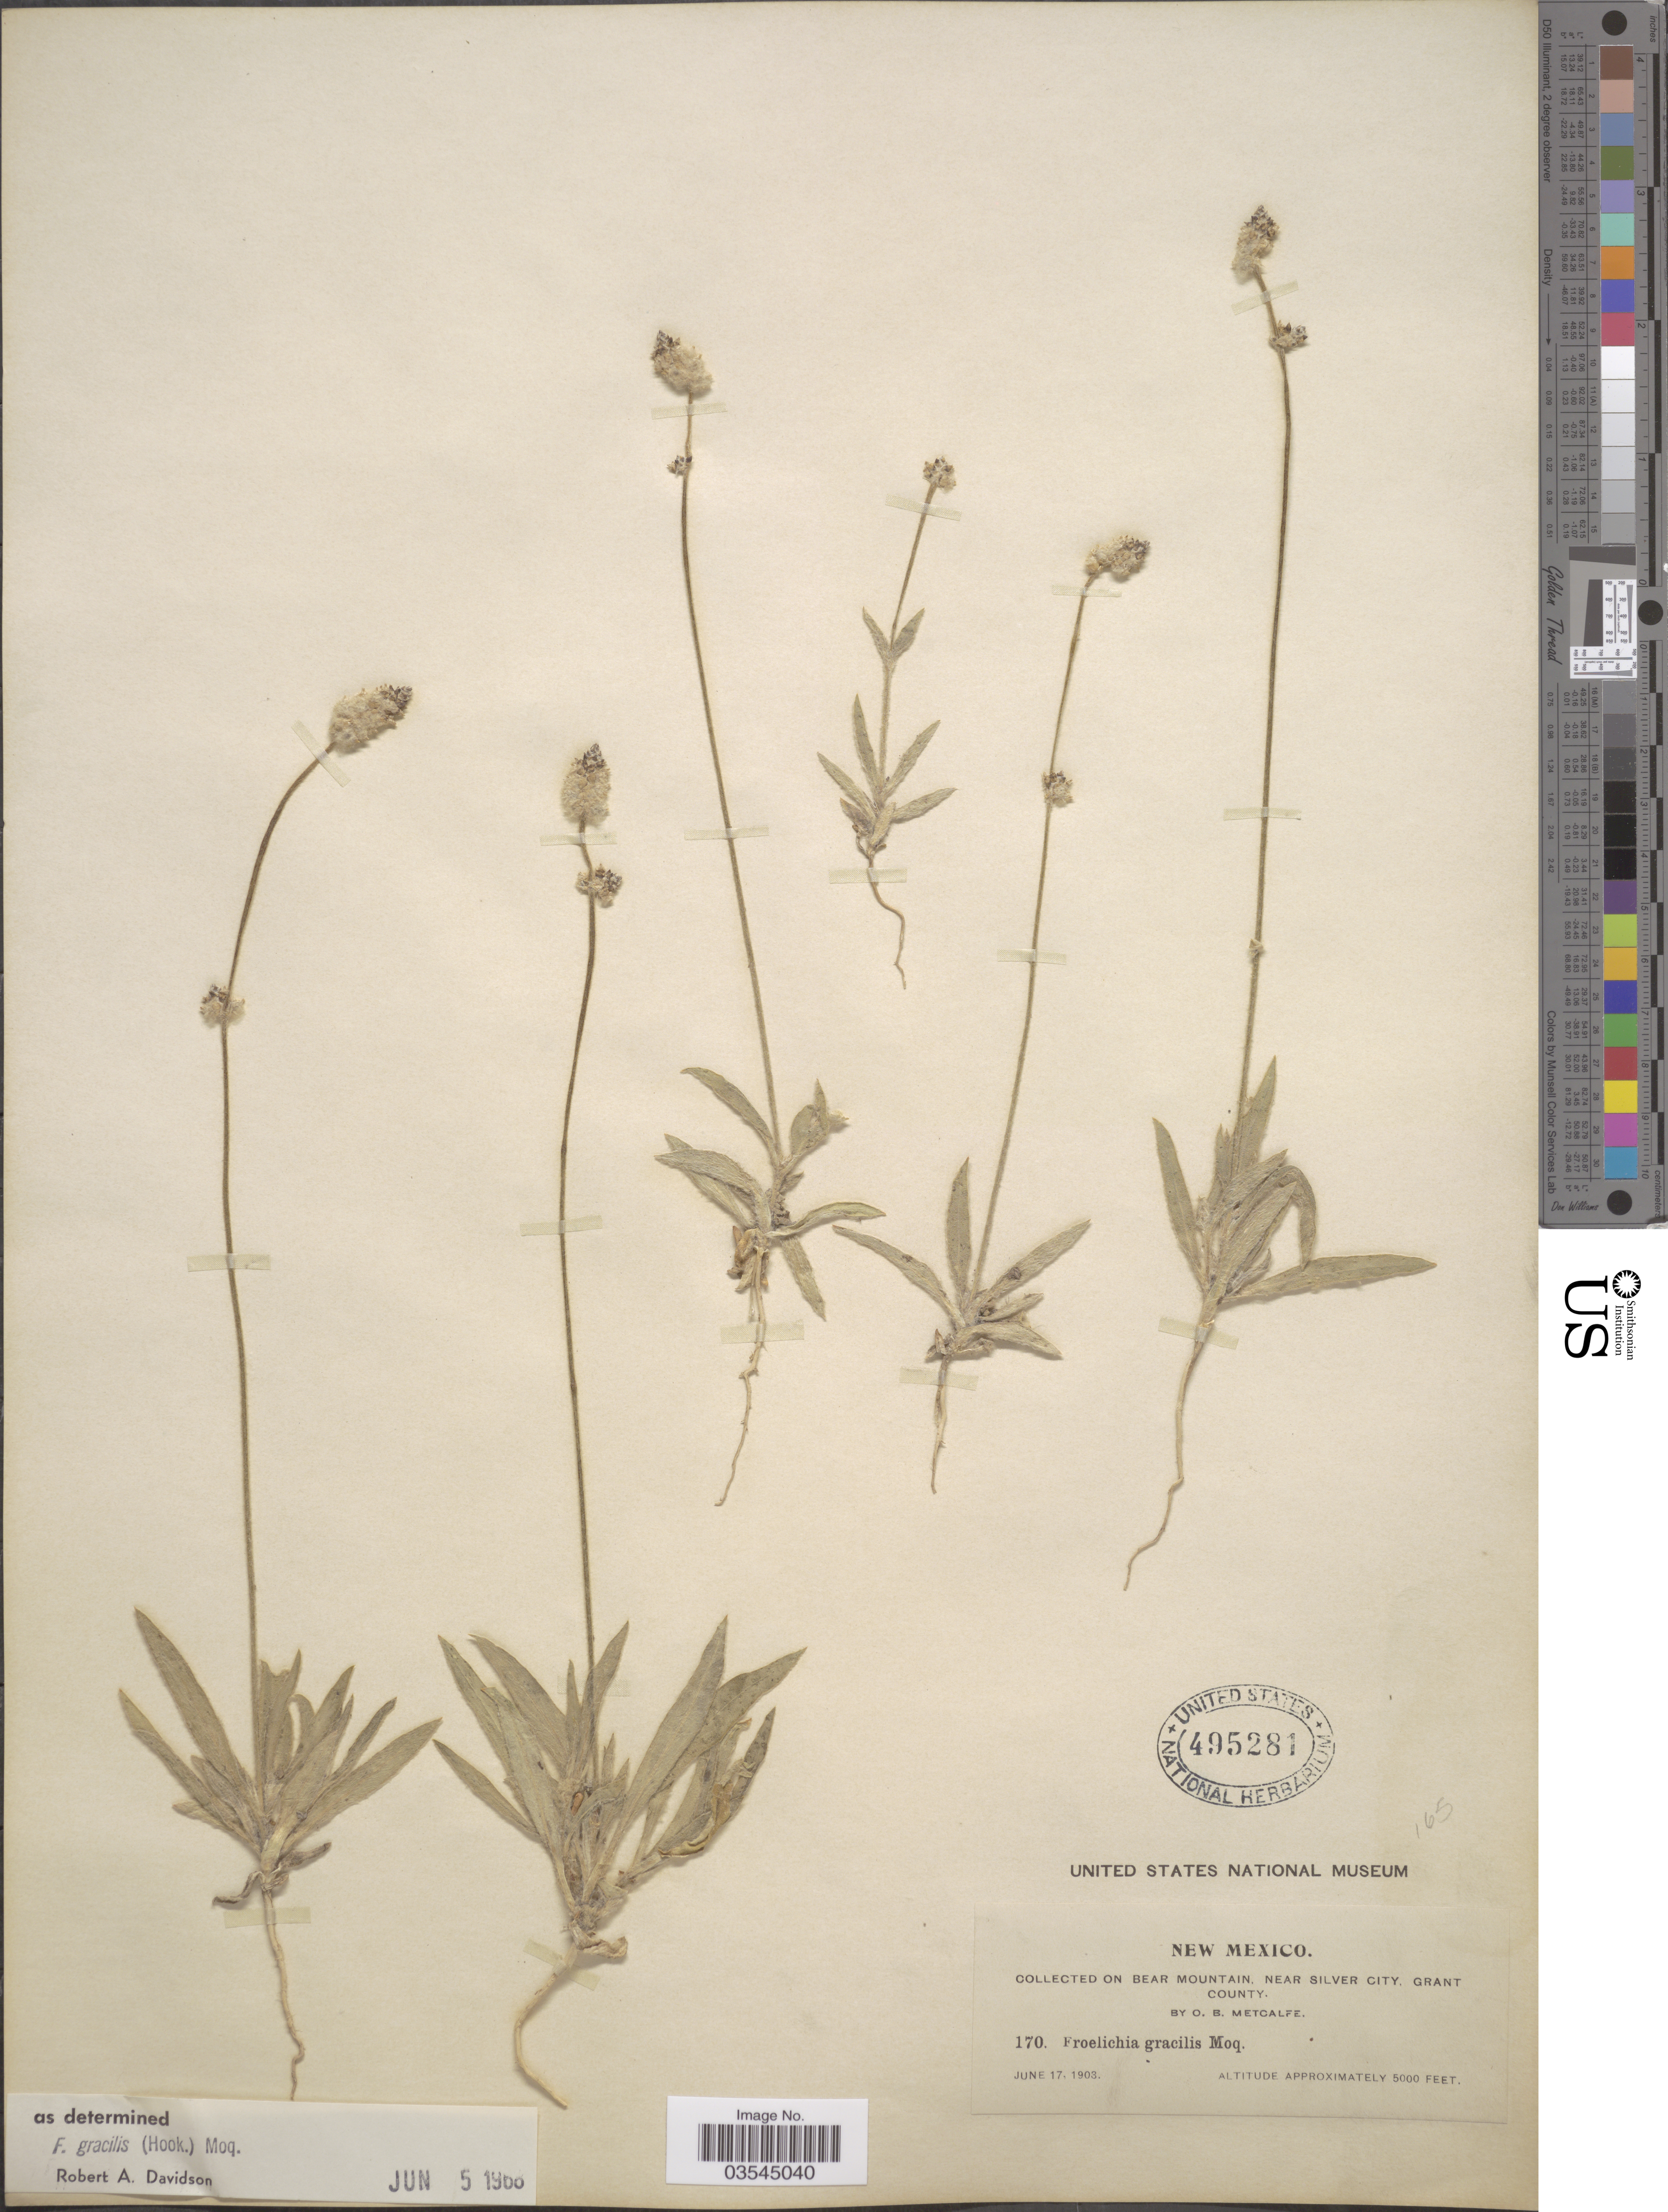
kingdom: Plantae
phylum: Tracheophyta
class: Magnoliopsida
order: Caryophyllales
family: Amaranthaceae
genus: Froelichia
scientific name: Froelichia gracilis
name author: (Hook.) Moq.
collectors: O. B. Metcalfe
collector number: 170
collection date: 1903-06-17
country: United States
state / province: New Mexico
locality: On Bear Mountain, near Silver City, Grant County.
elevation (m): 1524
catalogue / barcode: US 495281